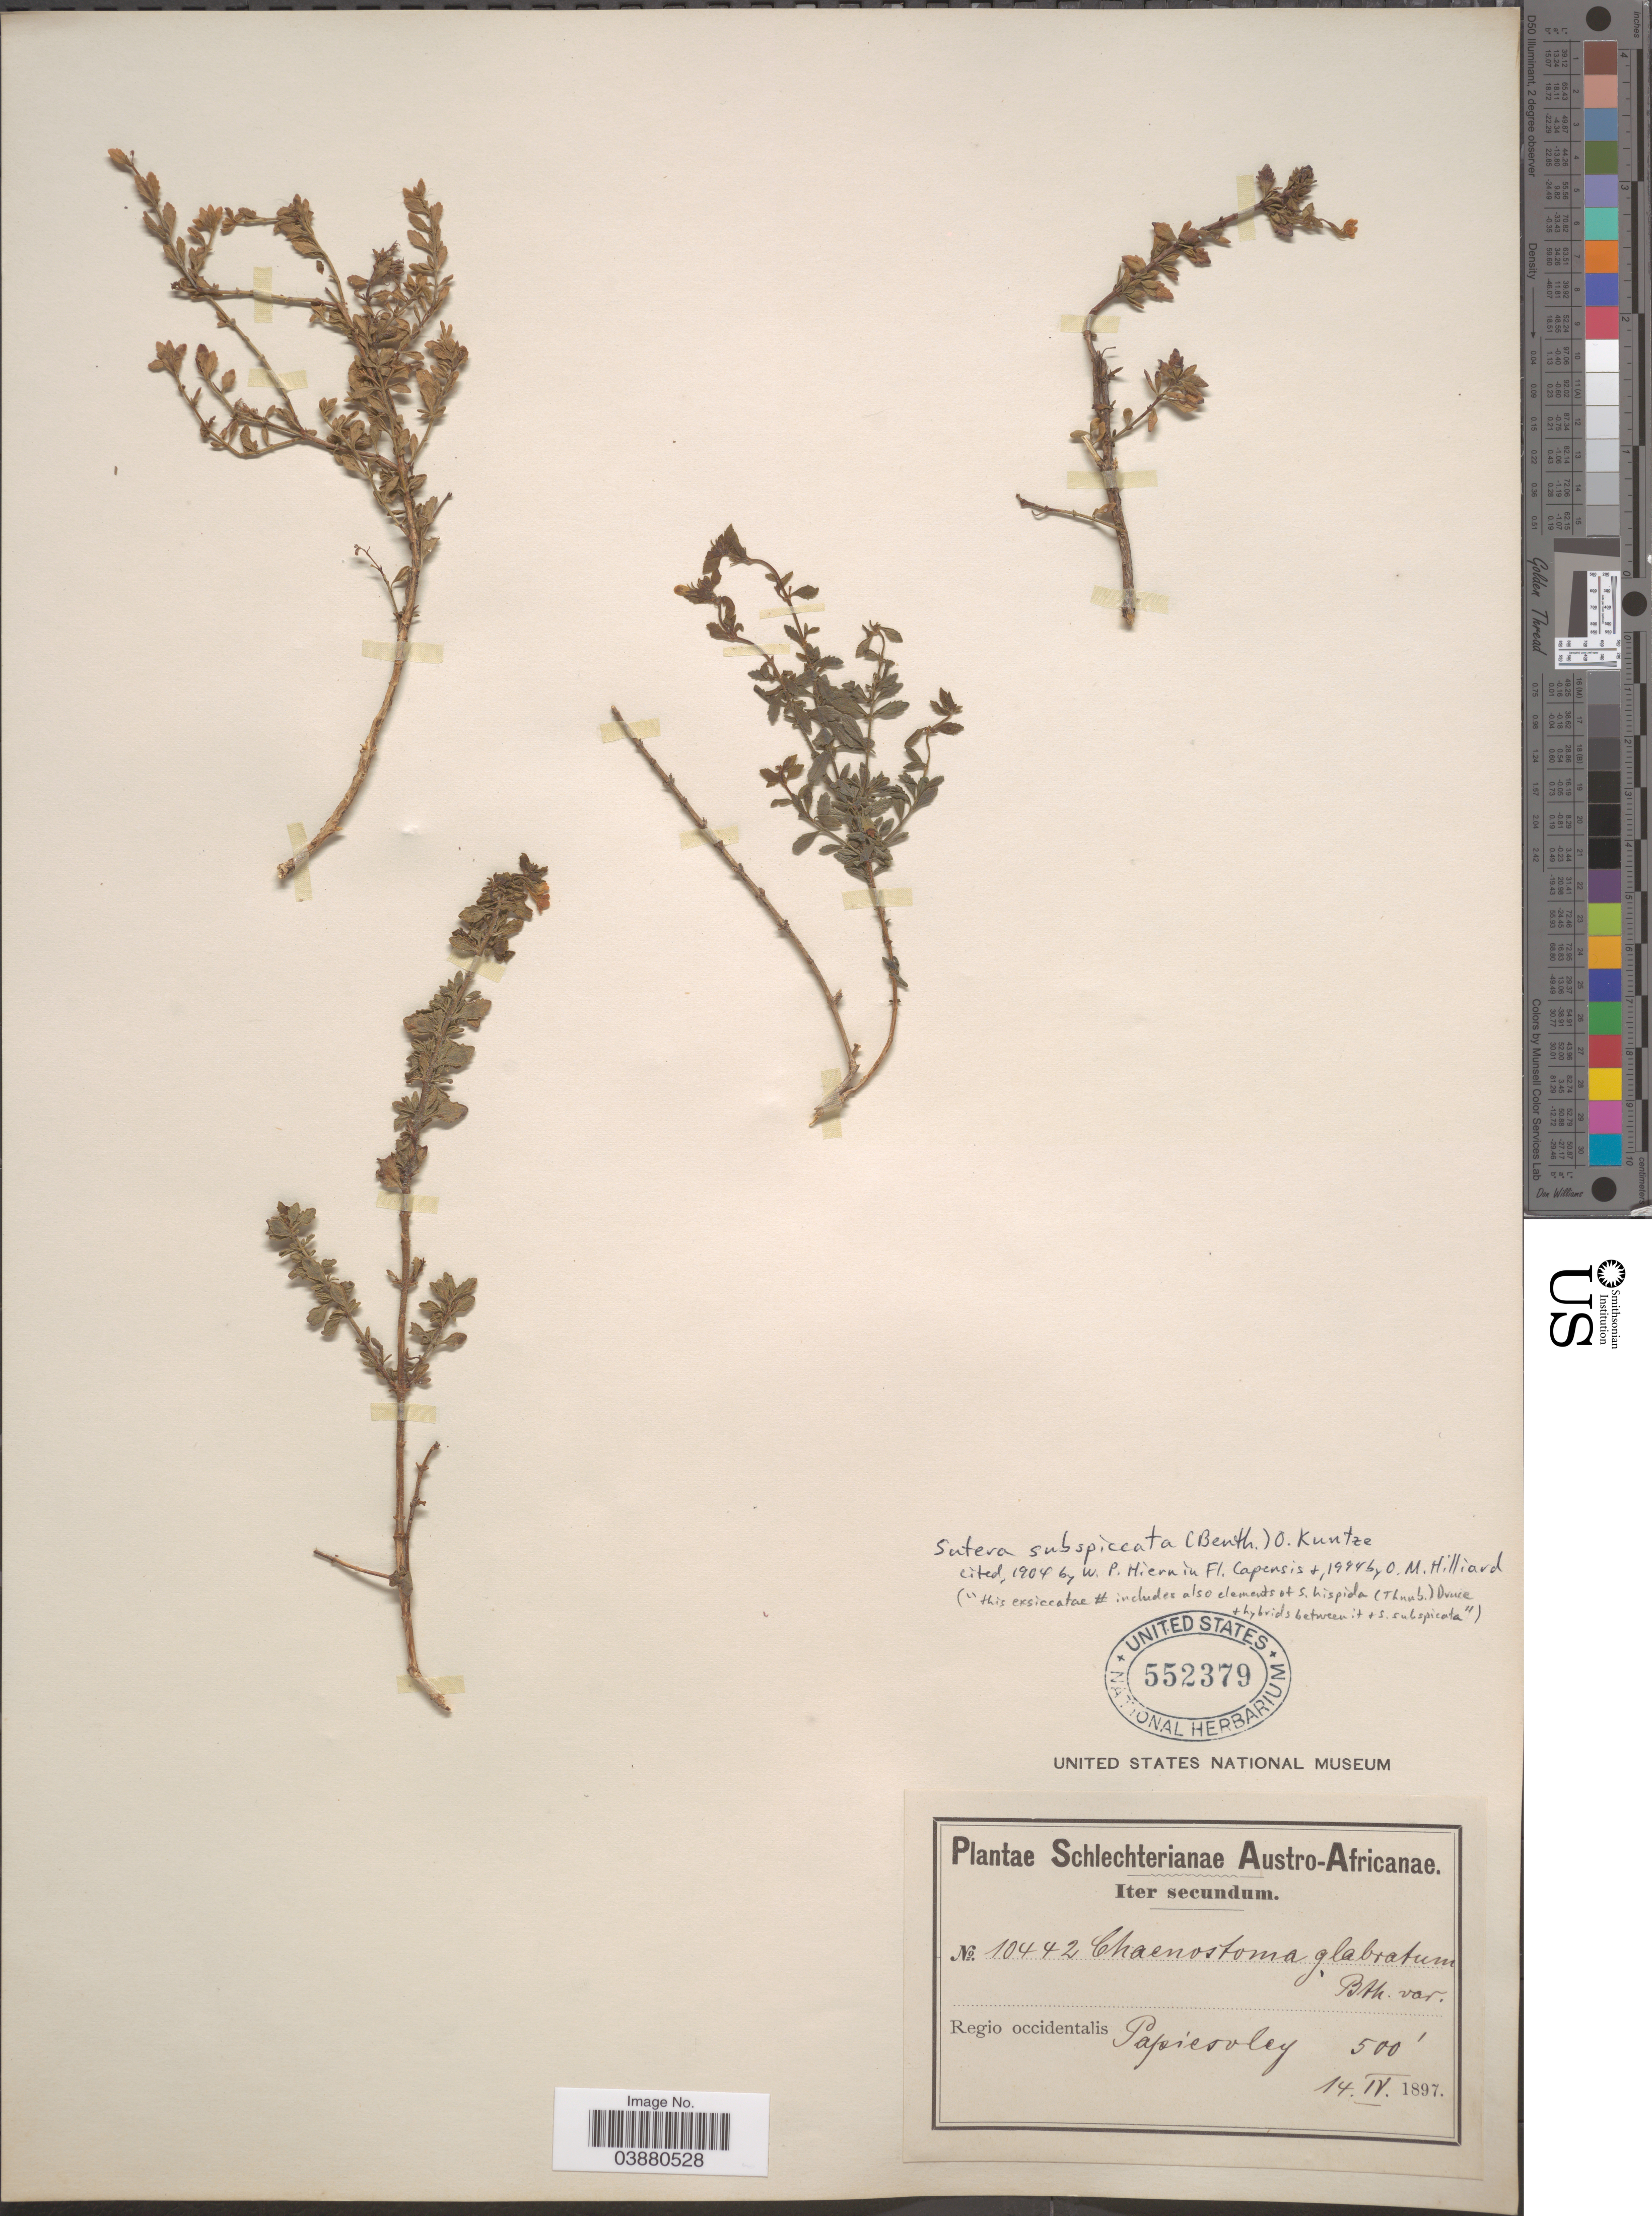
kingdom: Plantae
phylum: Tracheophyta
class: Magnoliopsida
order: Lamiales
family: Scrophulariaceae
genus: Sutera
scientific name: Sutera subspicata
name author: (Benth.) Kuntze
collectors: Schlechter, --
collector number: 10442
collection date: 1897-04-14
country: South Africa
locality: Austro-Africanae. Regio occidentalis. Papiesvley.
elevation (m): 152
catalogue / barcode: US 552379